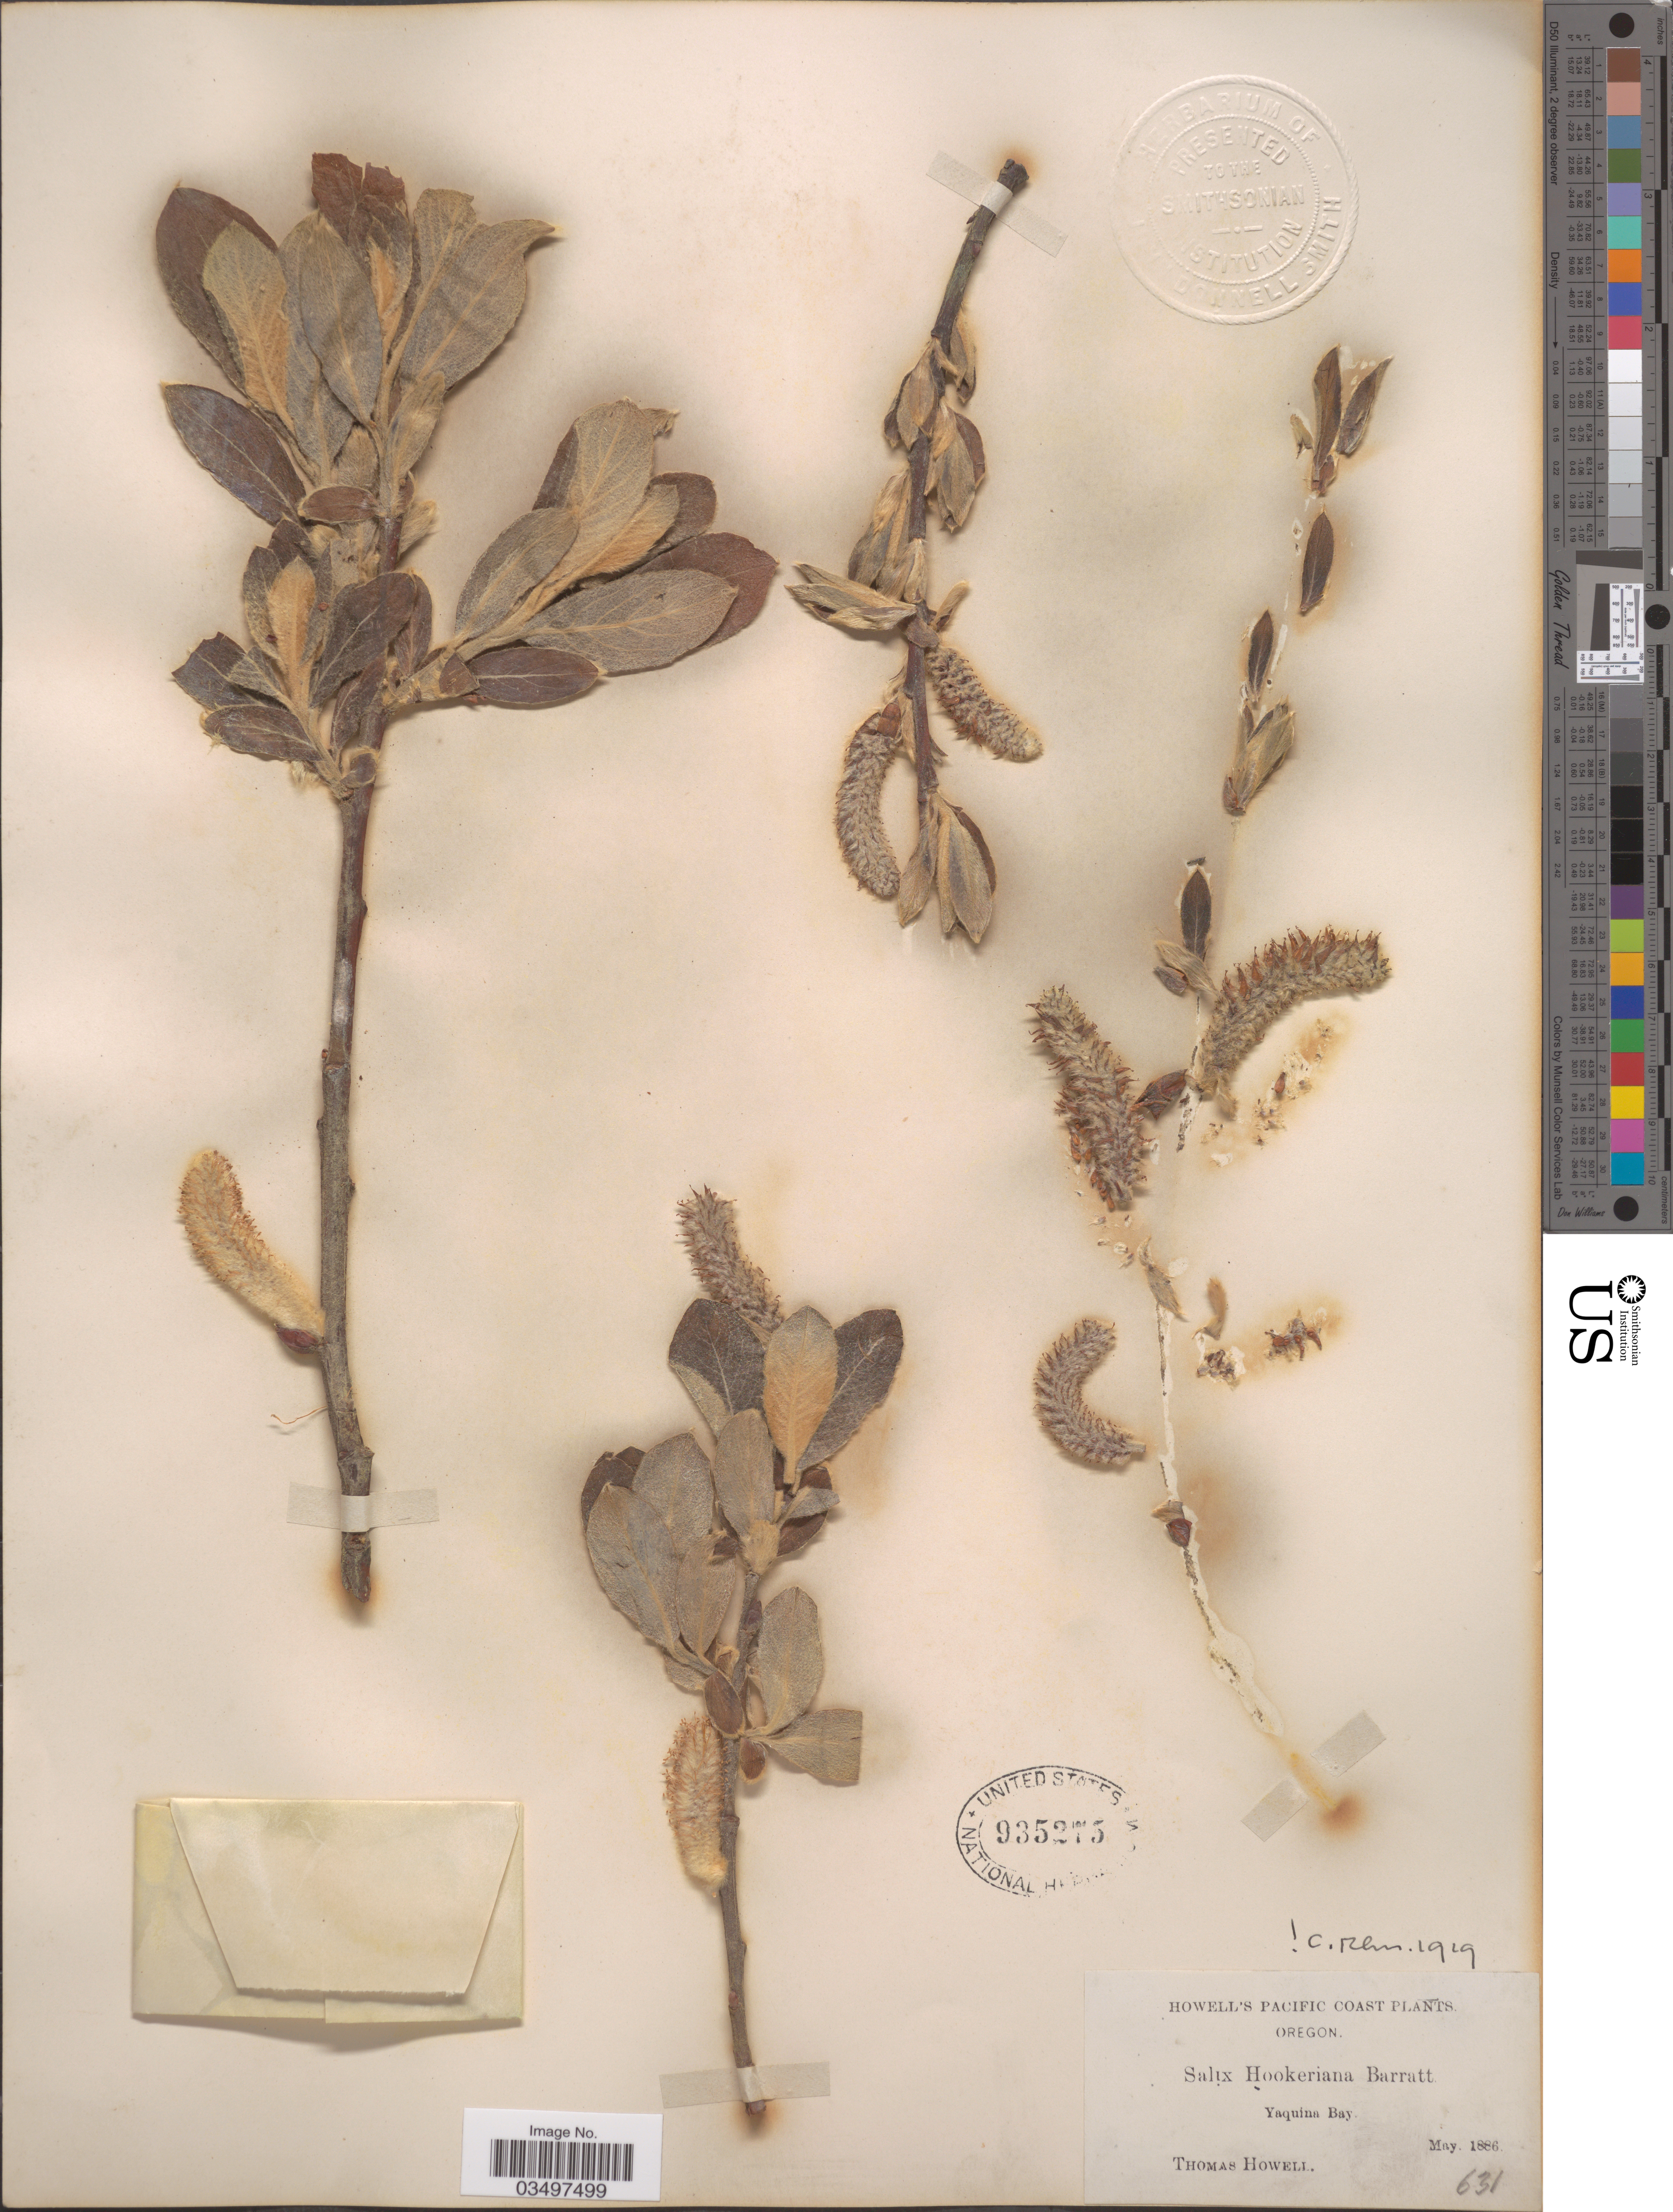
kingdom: Plantae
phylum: Tracheophyta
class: Magnoliopsida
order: Malpighiales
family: Salicaceae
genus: Salix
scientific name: Salix hookeriana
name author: Barratt ex Hook.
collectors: T. Howell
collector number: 631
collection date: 1886-05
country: United States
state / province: Oregon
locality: Pacific Coast. Yaquina Bay.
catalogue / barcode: US 935275